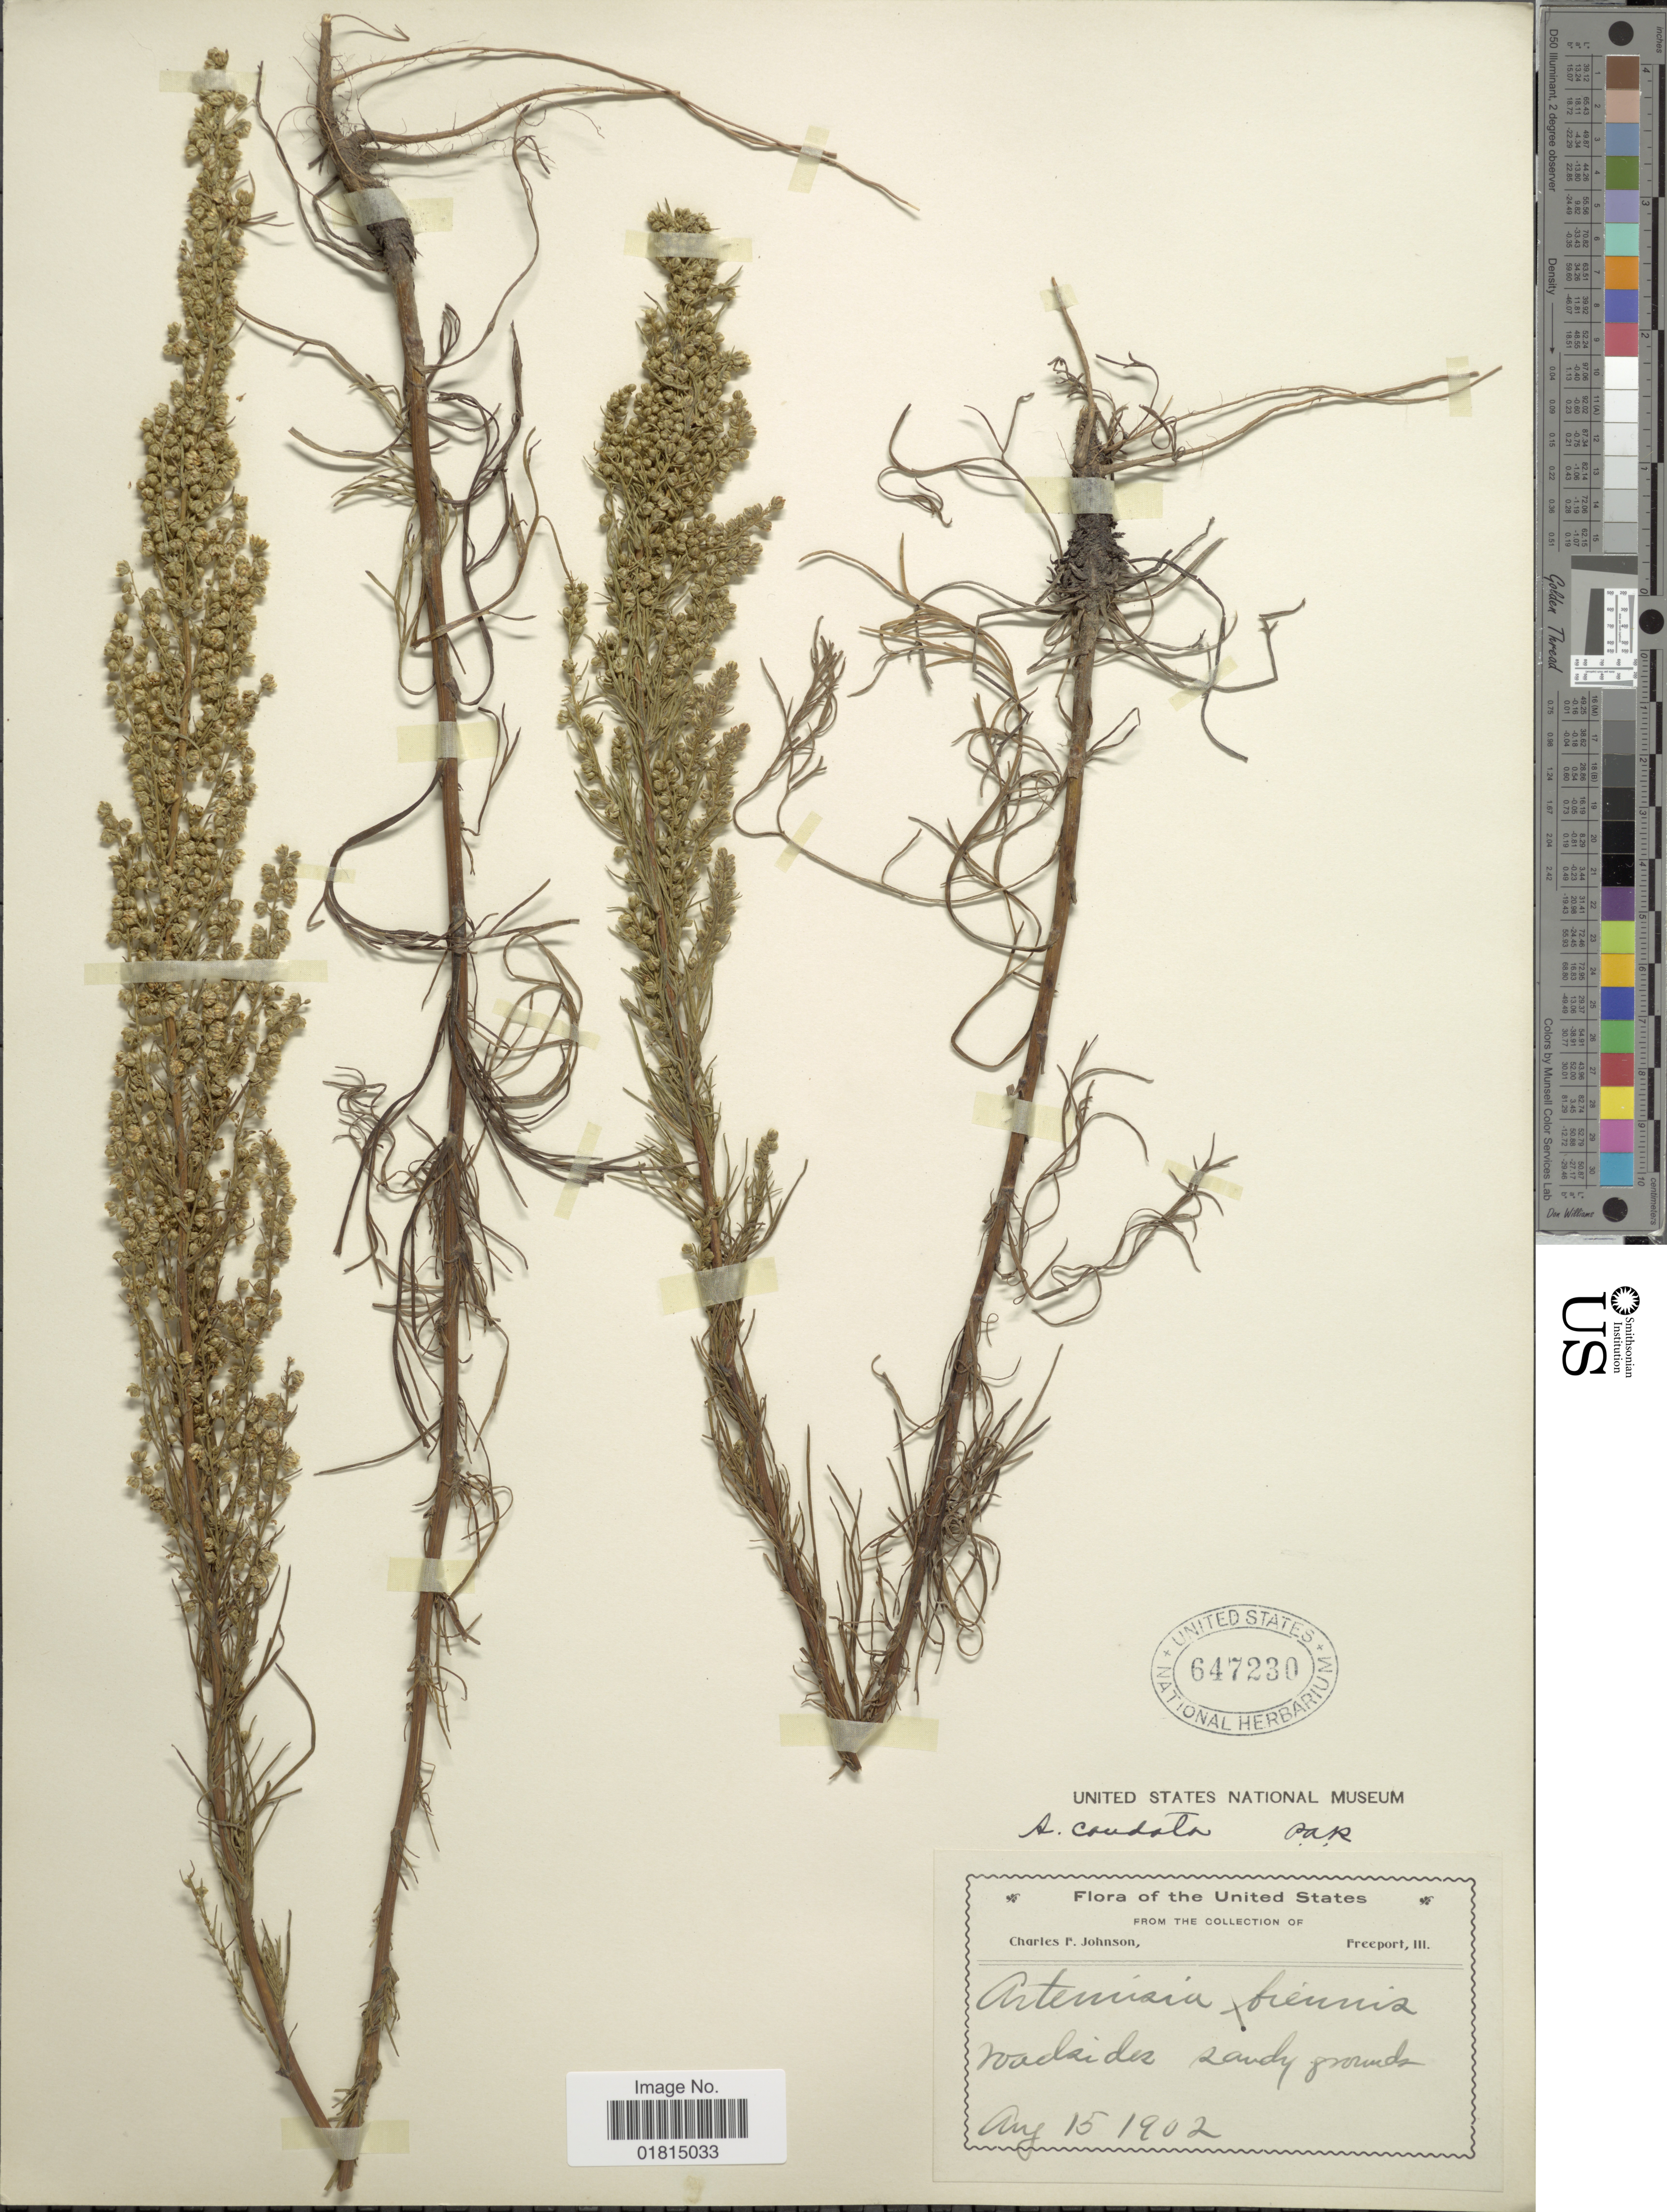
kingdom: Plantae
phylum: Tracheophyta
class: Magnoliopsida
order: Asterales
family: Asteraceae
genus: Artemisia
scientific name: Artemisia caudata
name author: Michx.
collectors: C. F. Johnson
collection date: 1902-08-15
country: United States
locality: Roadsides sandy grounds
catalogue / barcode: US 647230